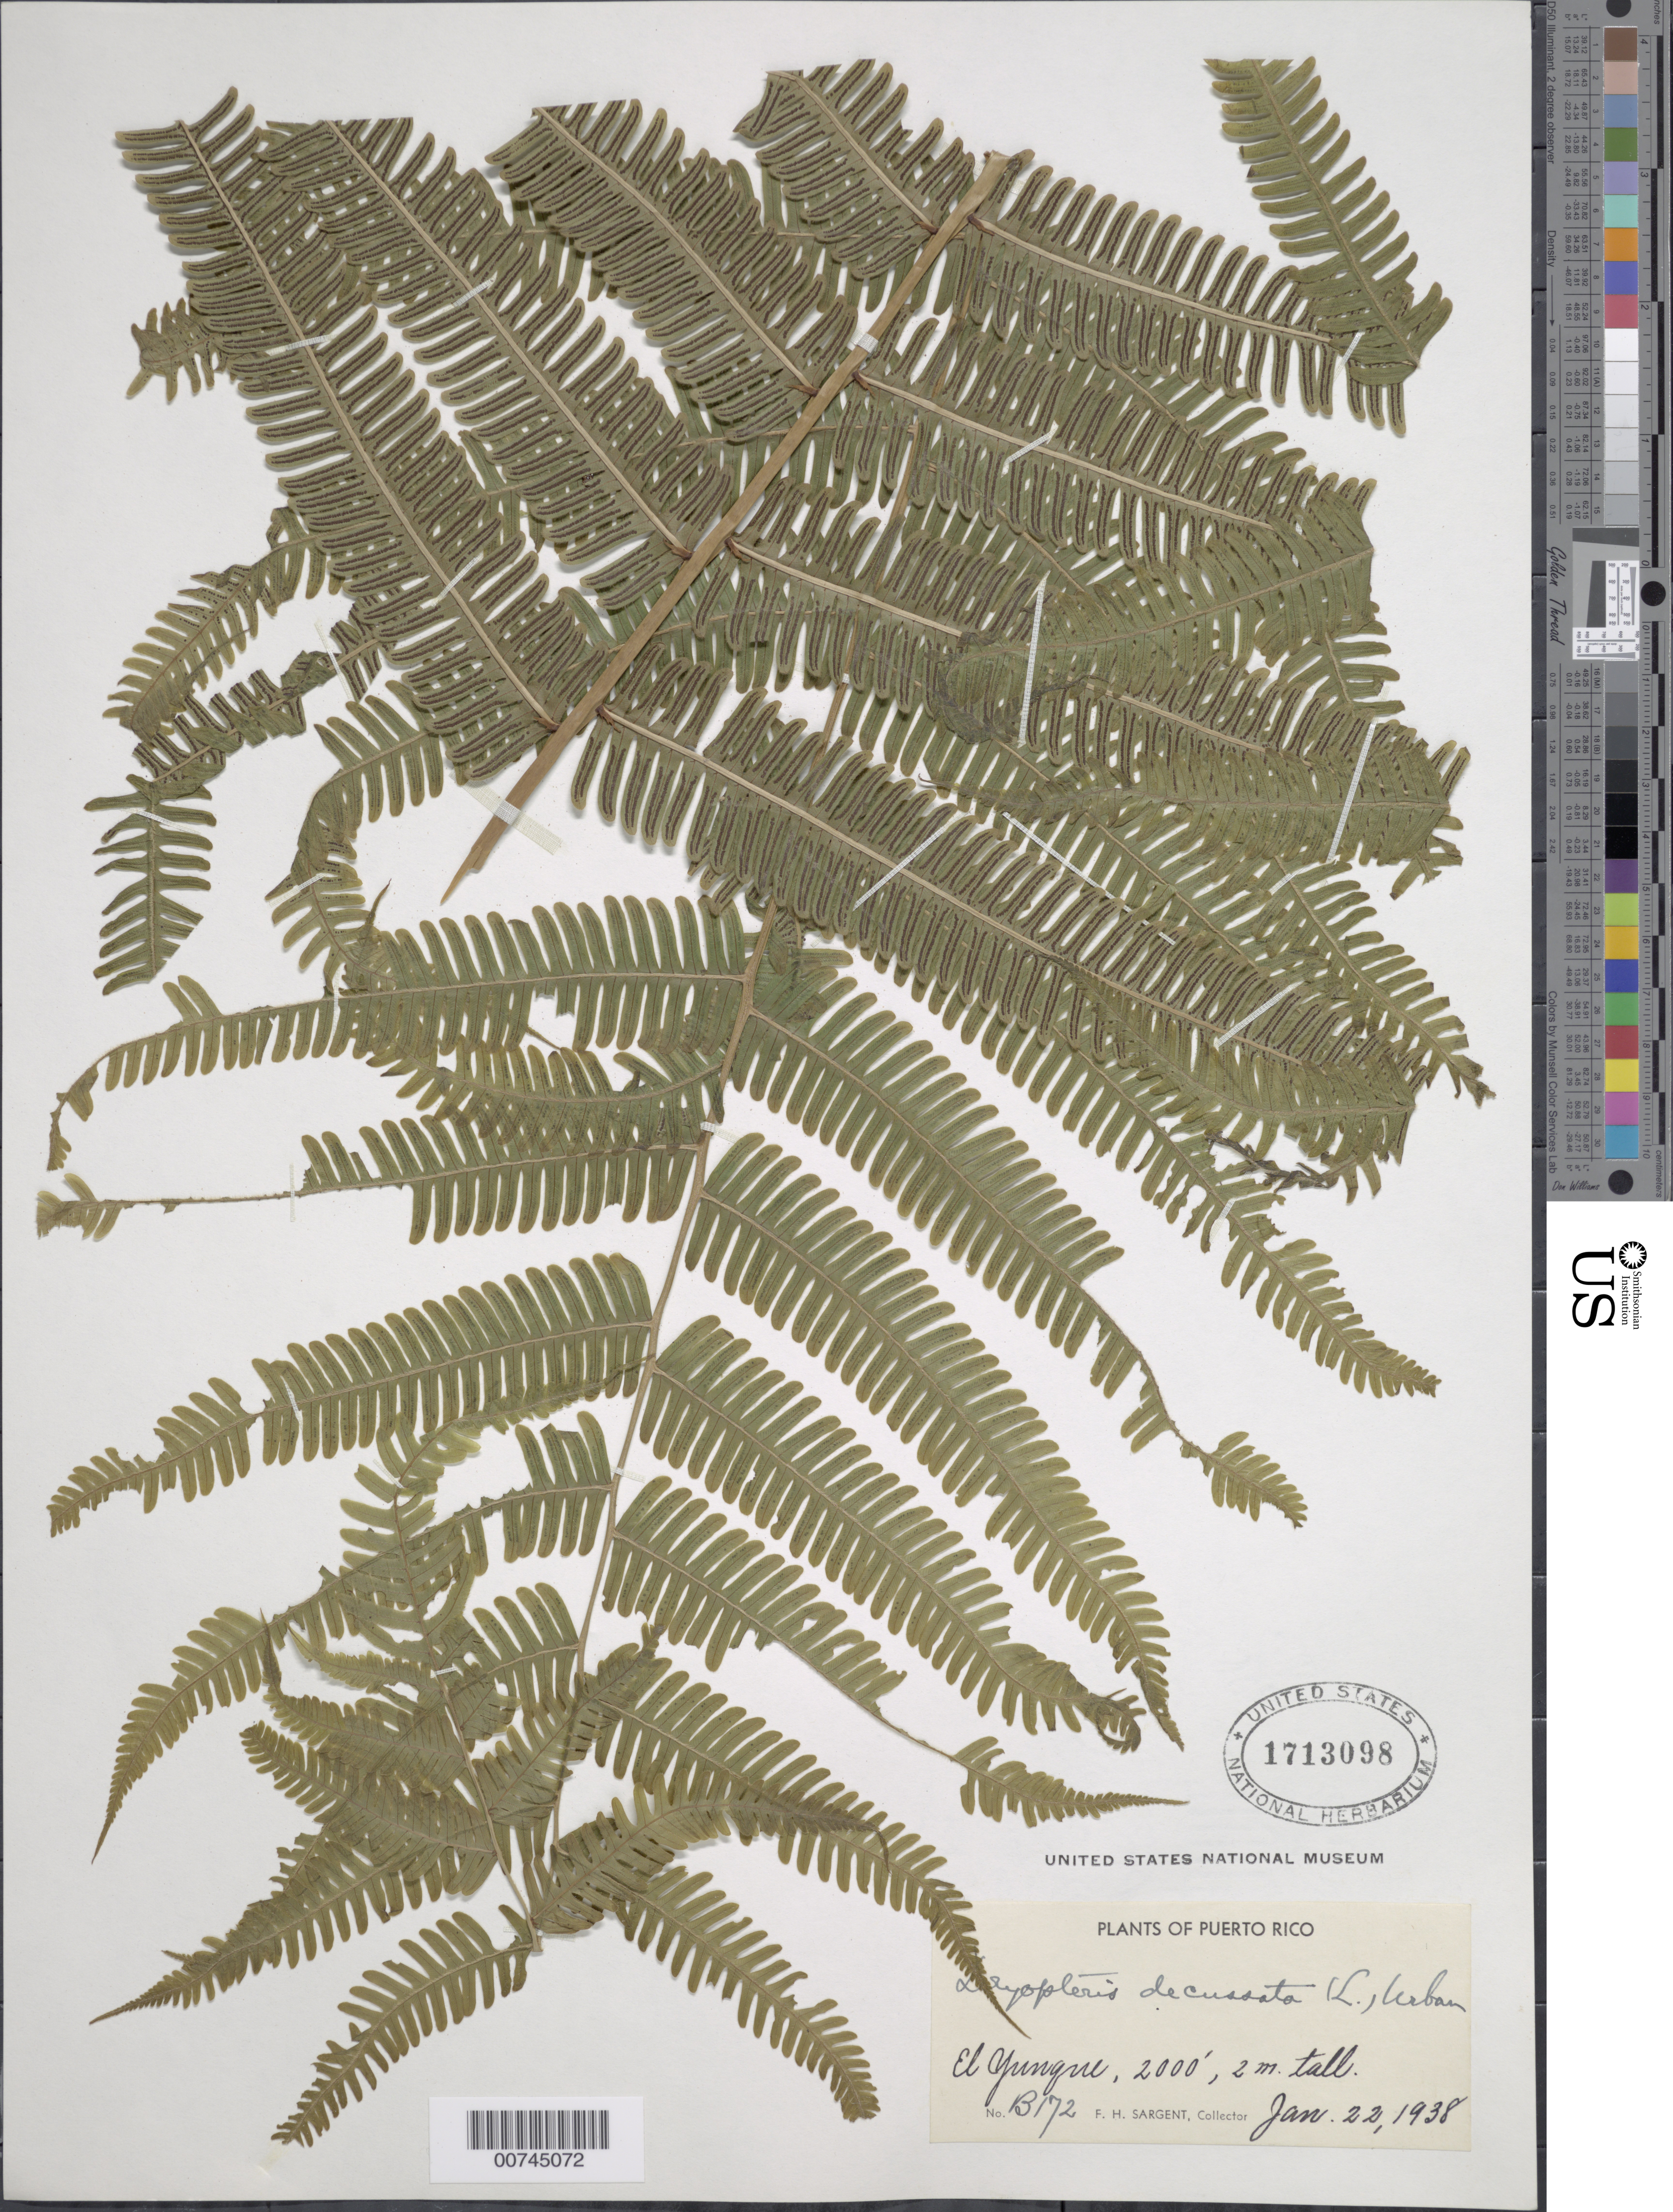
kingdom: Plantae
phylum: Tracheophyta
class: Polypodiopsida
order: Polypodiales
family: Thelypteridaceae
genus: Steiropteris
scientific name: Steiropteris decussata (L.) comb. nov., ined. 2015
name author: (L.)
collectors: F. H. Sargent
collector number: B172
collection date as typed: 22 Jan 1938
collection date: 1938-01-22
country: Puerto Rico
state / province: Río Grande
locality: El Yunque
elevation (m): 610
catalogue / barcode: US 1713098